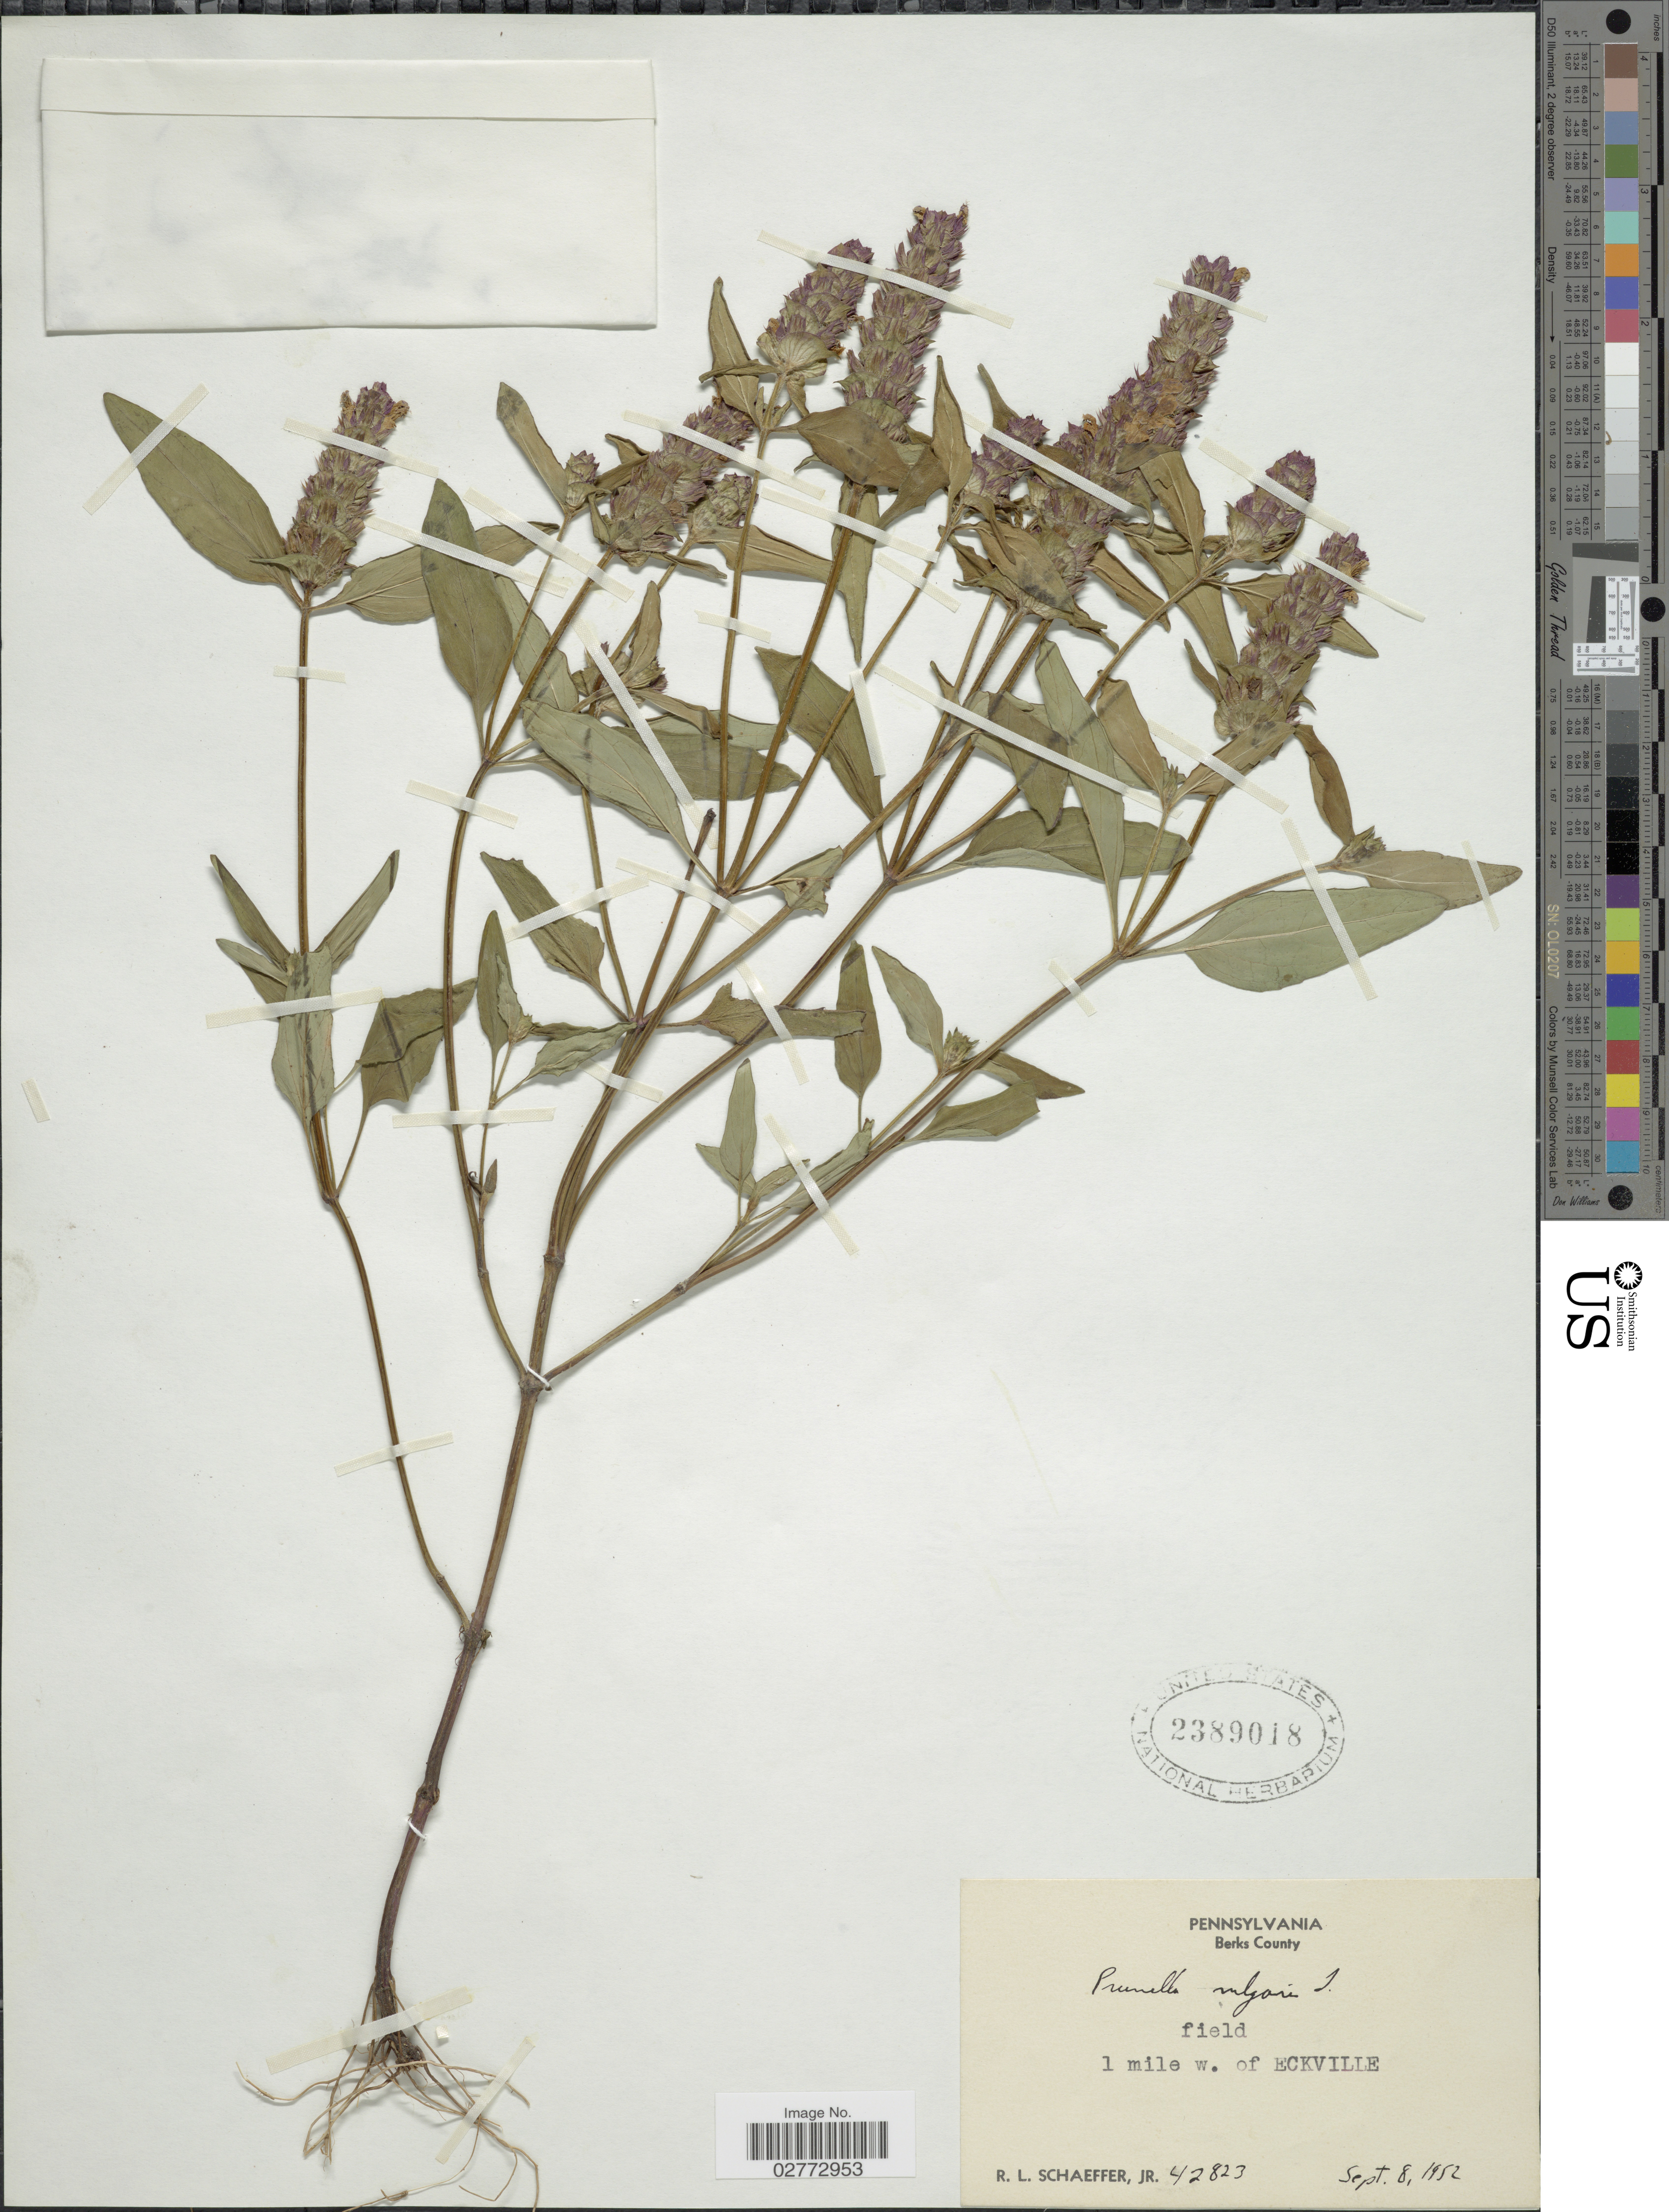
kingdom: Plantae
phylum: Tracheophyta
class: Magnoliopsida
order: Lamiales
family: Lamiaceae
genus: Prunella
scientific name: Prunella vulgaris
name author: L.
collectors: R. L. Schaeffer Jr.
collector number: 42823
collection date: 1952-09-08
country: United States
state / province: Pennsylvania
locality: Berks County. 1 mile w. of Eckville.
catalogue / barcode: US 2389018